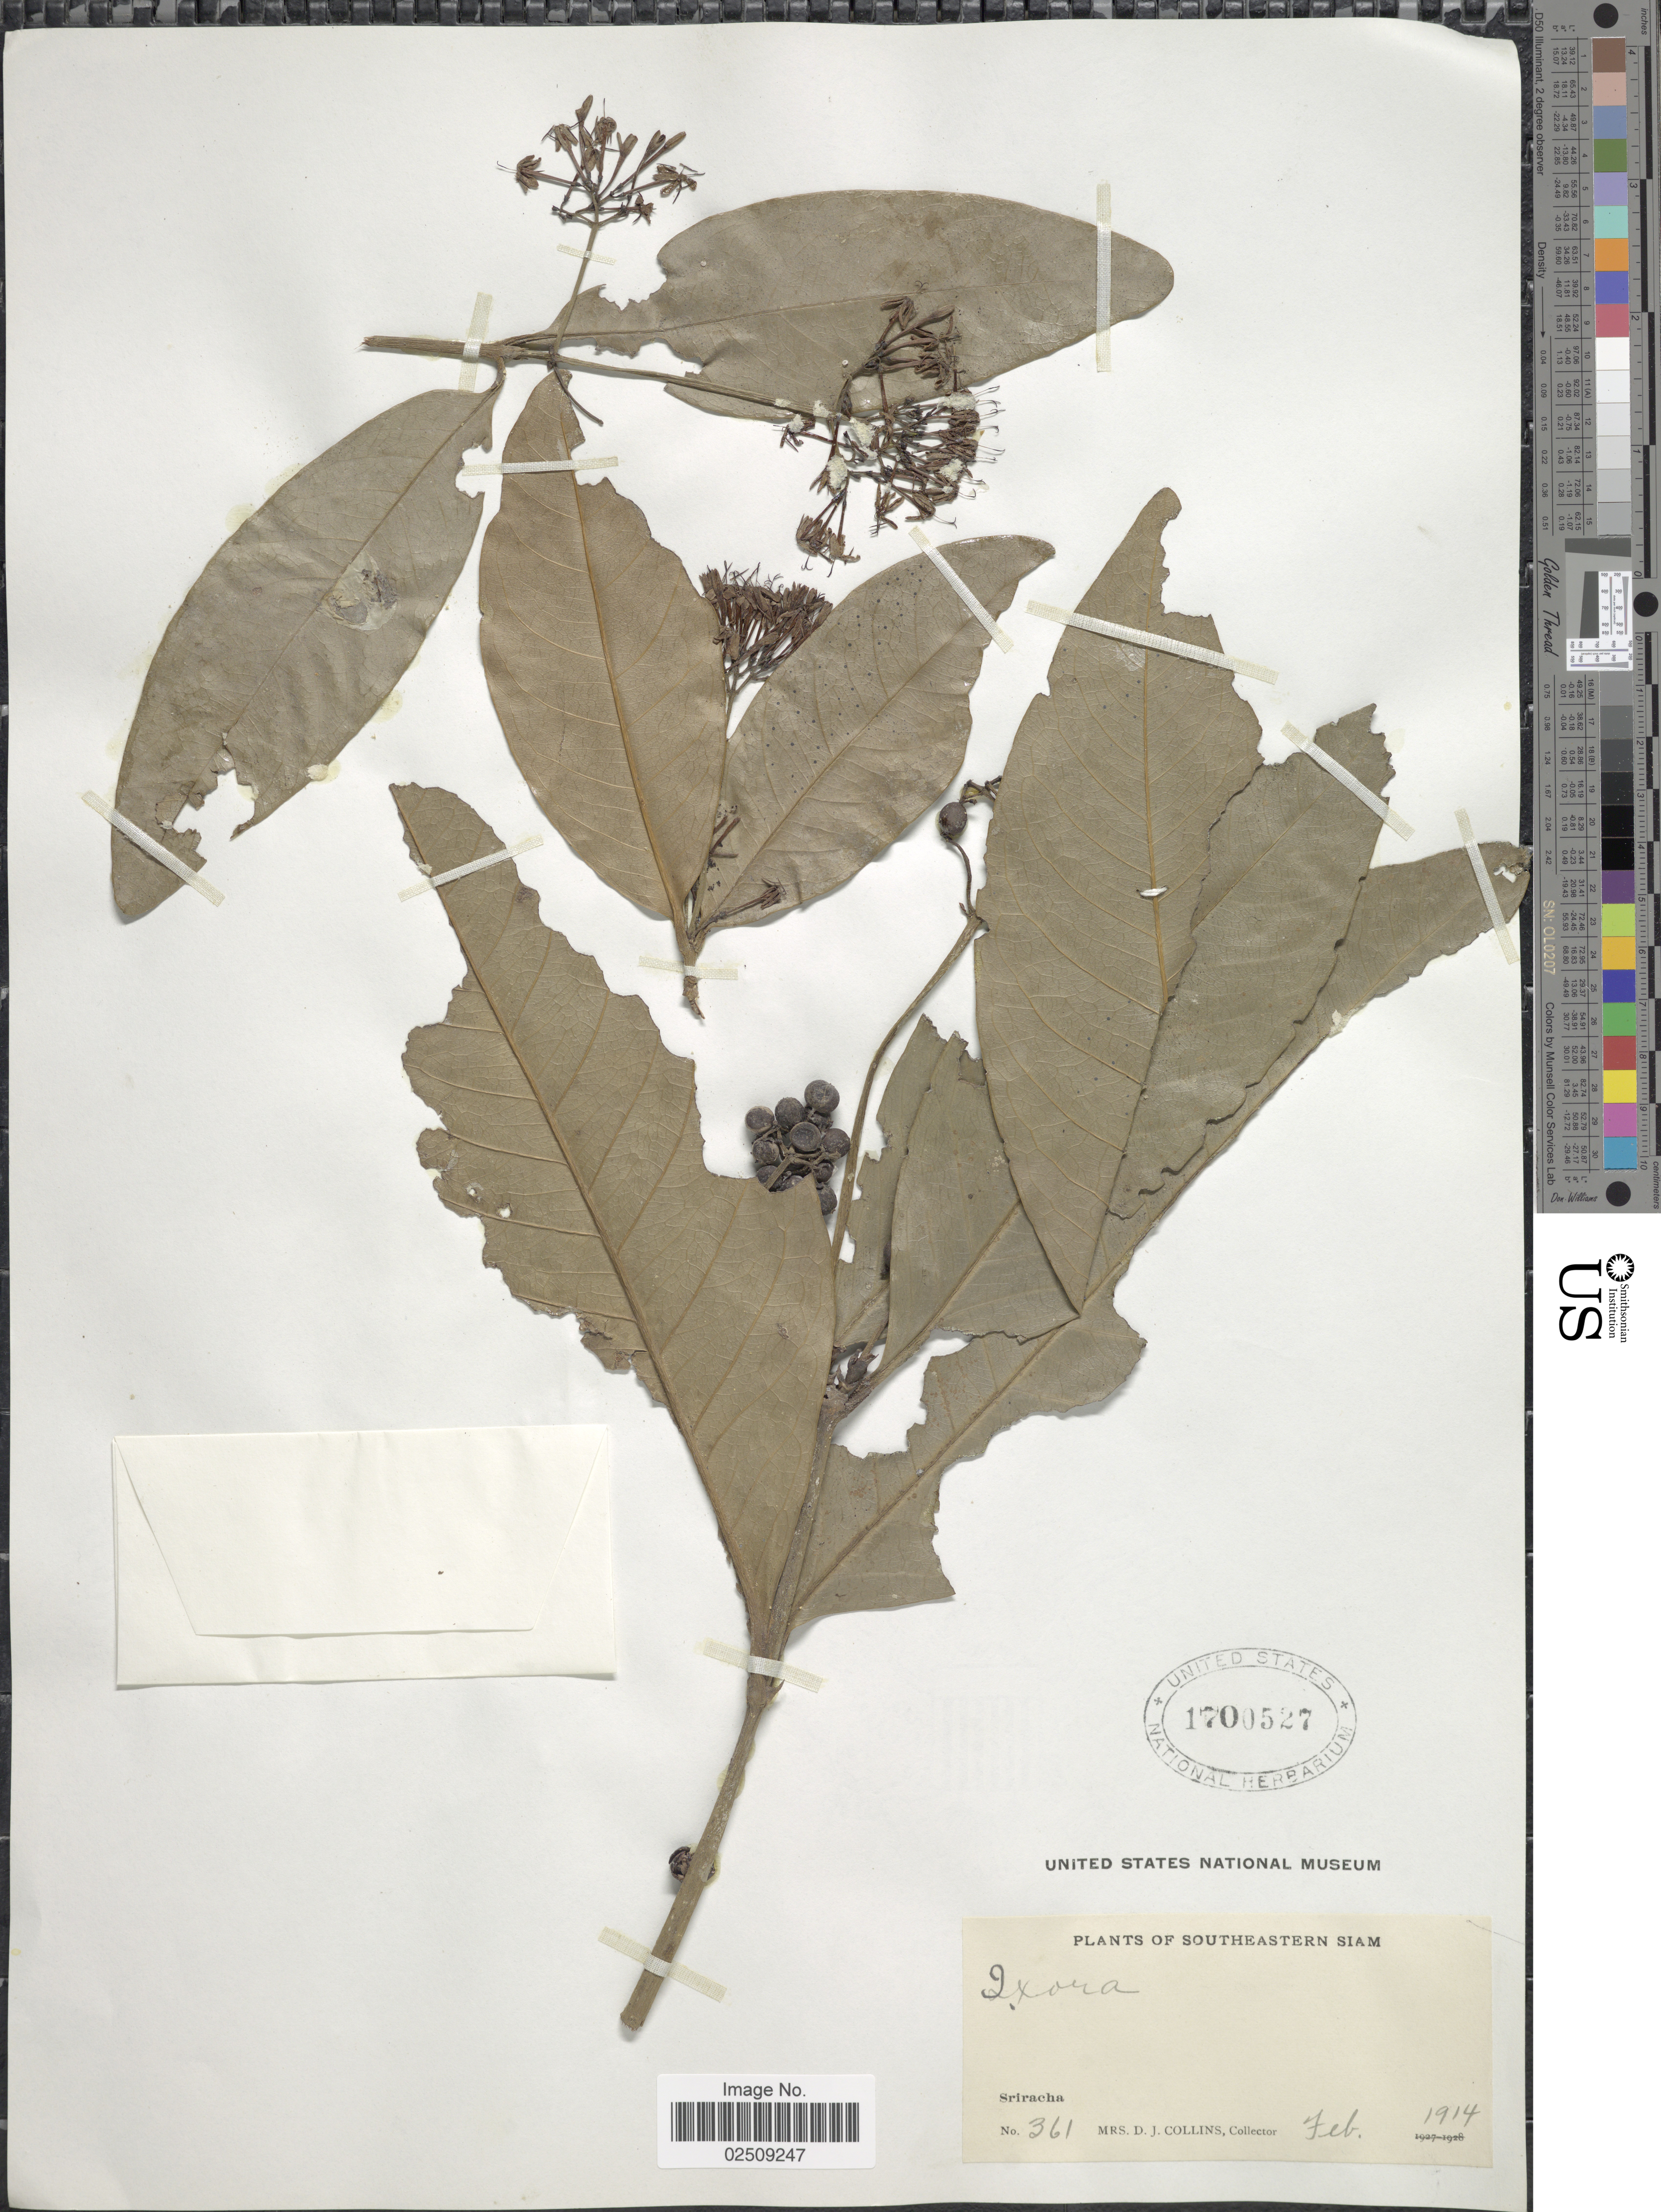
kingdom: Plantae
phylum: Tracheophyta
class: Magnoliopsida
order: Gentianales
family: Rubiaceae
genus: Ixora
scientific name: Ixora sp.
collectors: Mrs. D. J. Collins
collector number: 361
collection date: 1914-02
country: Thailand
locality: Southeastern Siam. Sriracha.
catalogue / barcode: US 1700527